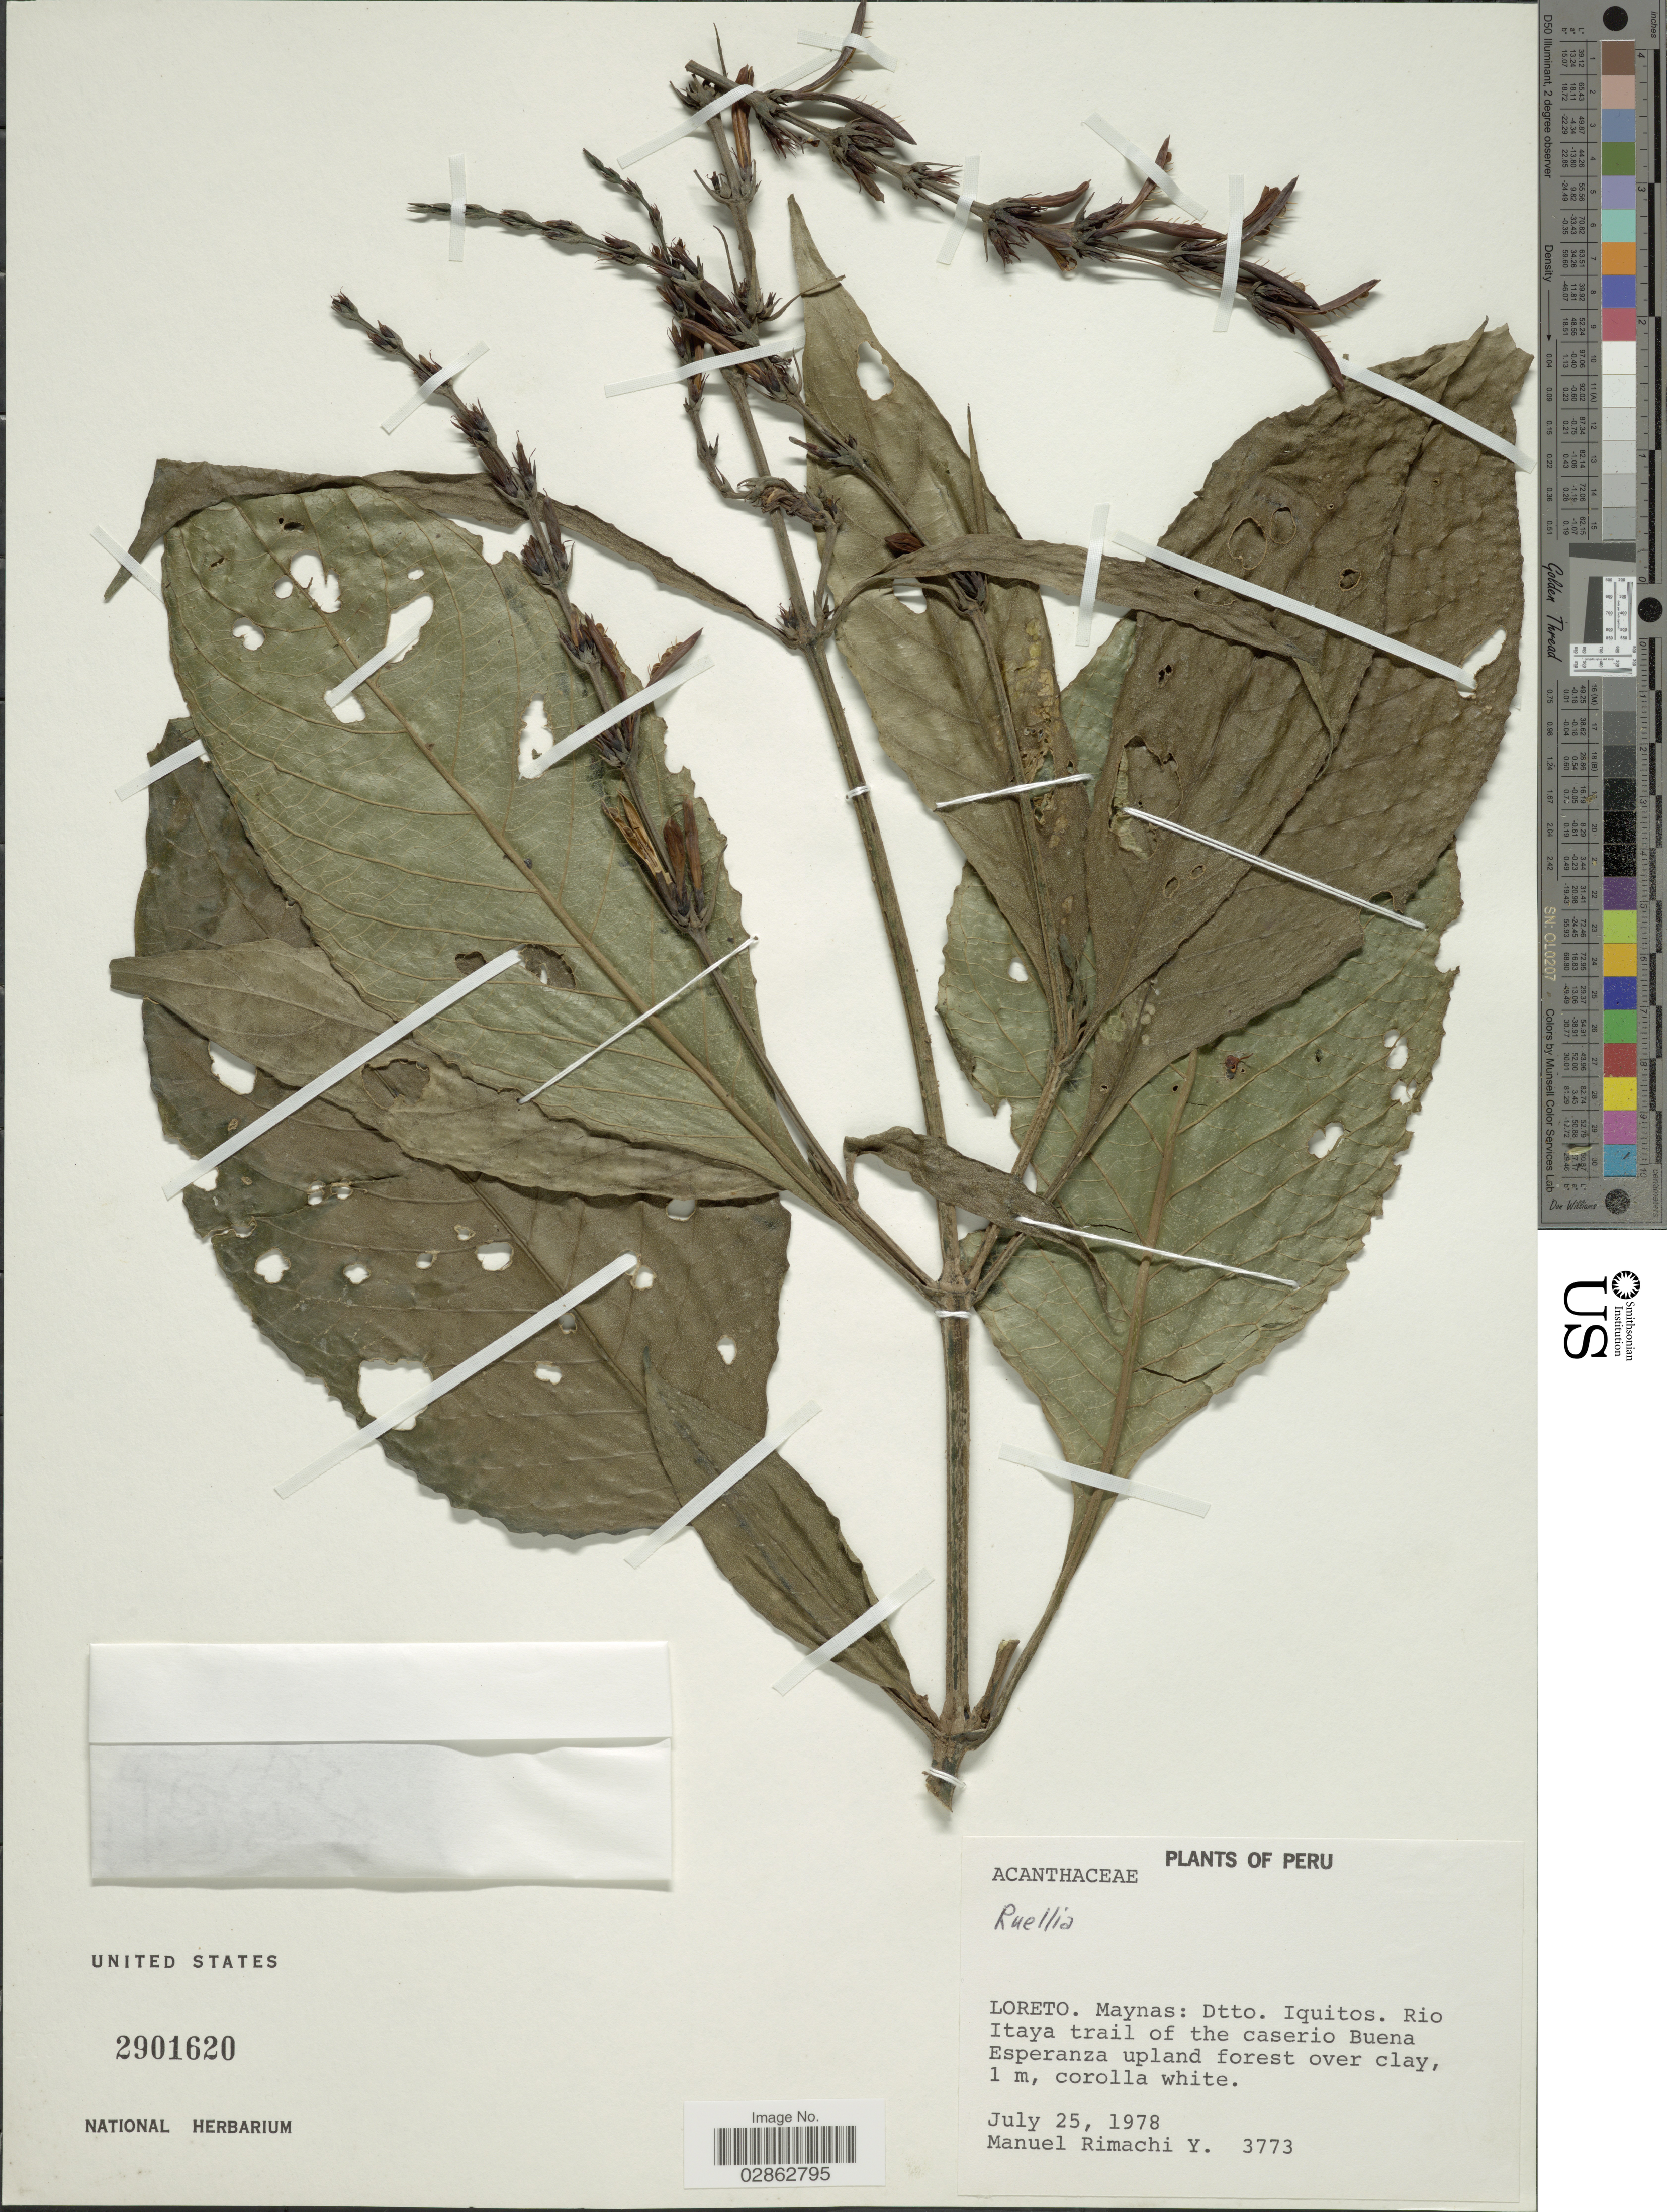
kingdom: Plantae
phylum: Tracheophyta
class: Magnoliopsida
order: Lamiales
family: Acanthaceae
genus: Ruellia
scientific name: Ruellia sp.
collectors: M. Rimachi Y.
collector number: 3773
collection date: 1978-07-25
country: Peru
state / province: Loreto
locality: Maynas. Dtto. Iquitos. Rio Itaya trail of the caserio Buena Esperanza.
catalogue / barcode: US 2901620